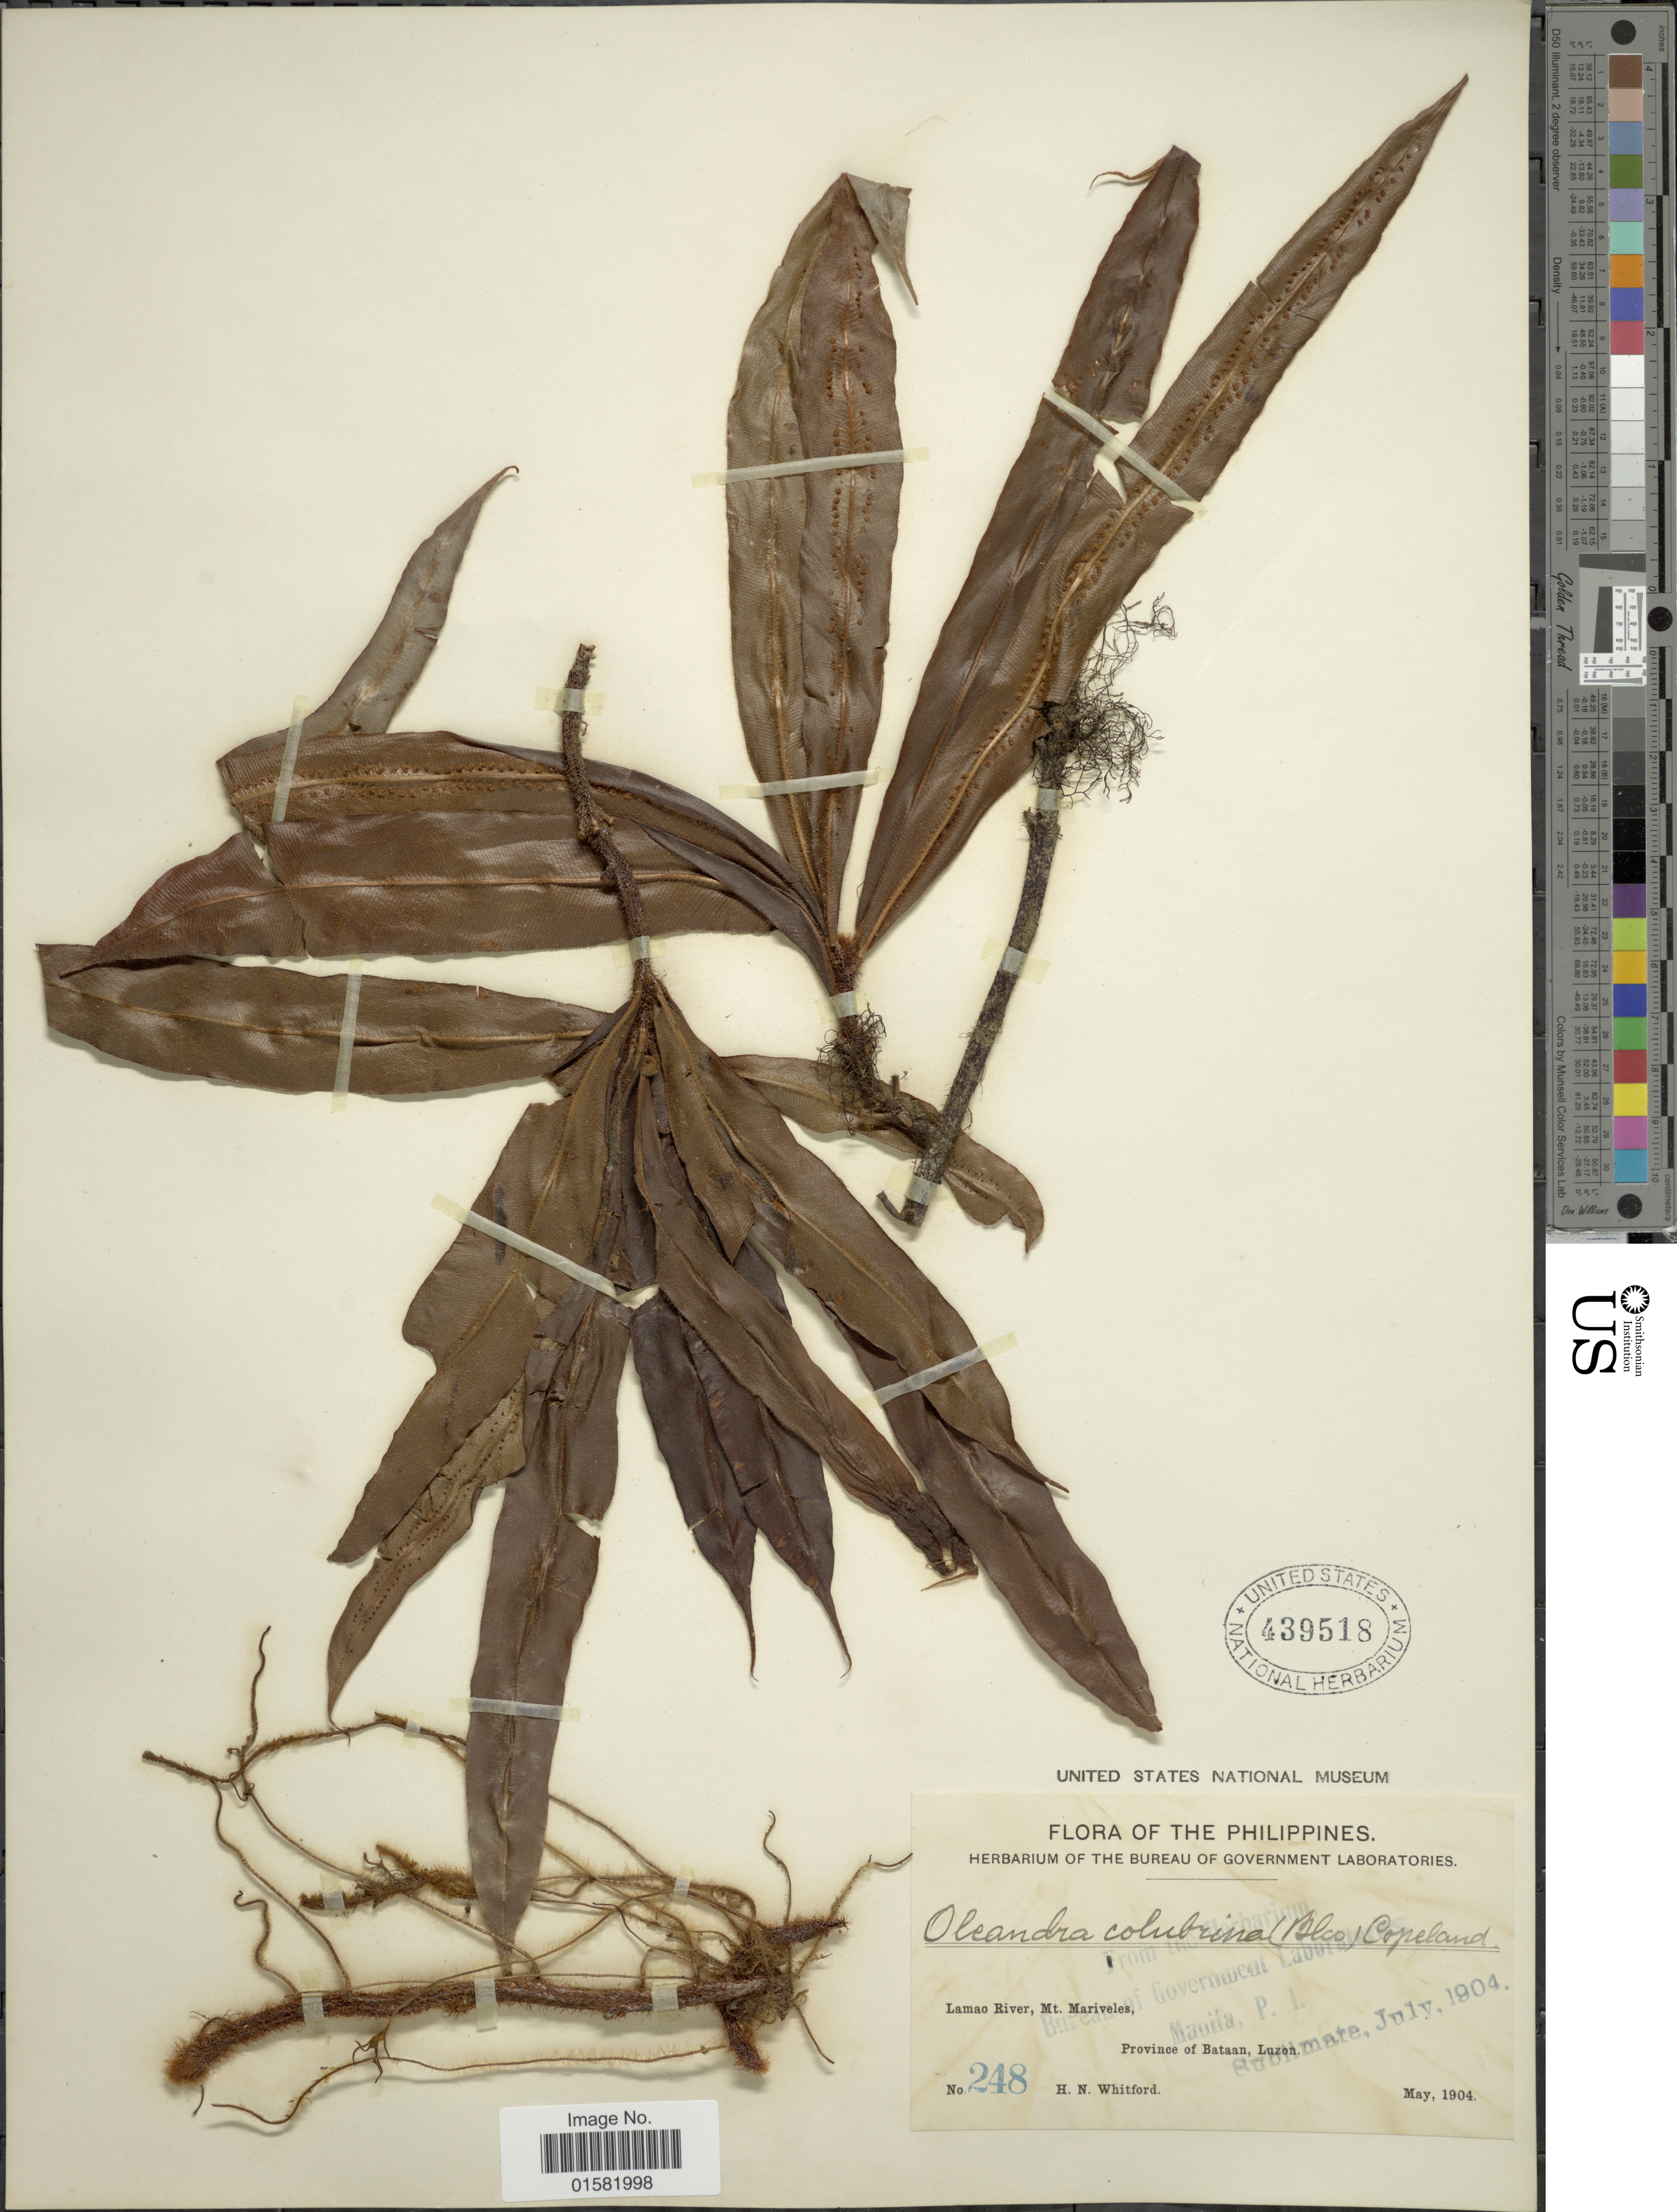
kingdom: Plantae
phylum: Tracheophyta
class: Polypodiopsida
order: Polypodiales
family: Oleandraceae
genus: Oleandra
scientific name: Oleandra colubrina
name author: (Blanco) Copel.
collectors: H. N. Whitford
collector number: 248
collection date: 1904-05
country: Philippines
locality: The Philippines, Lamao River, Mt. Mariveles, Province of Bataan, Luzon.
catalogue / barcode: US 439518